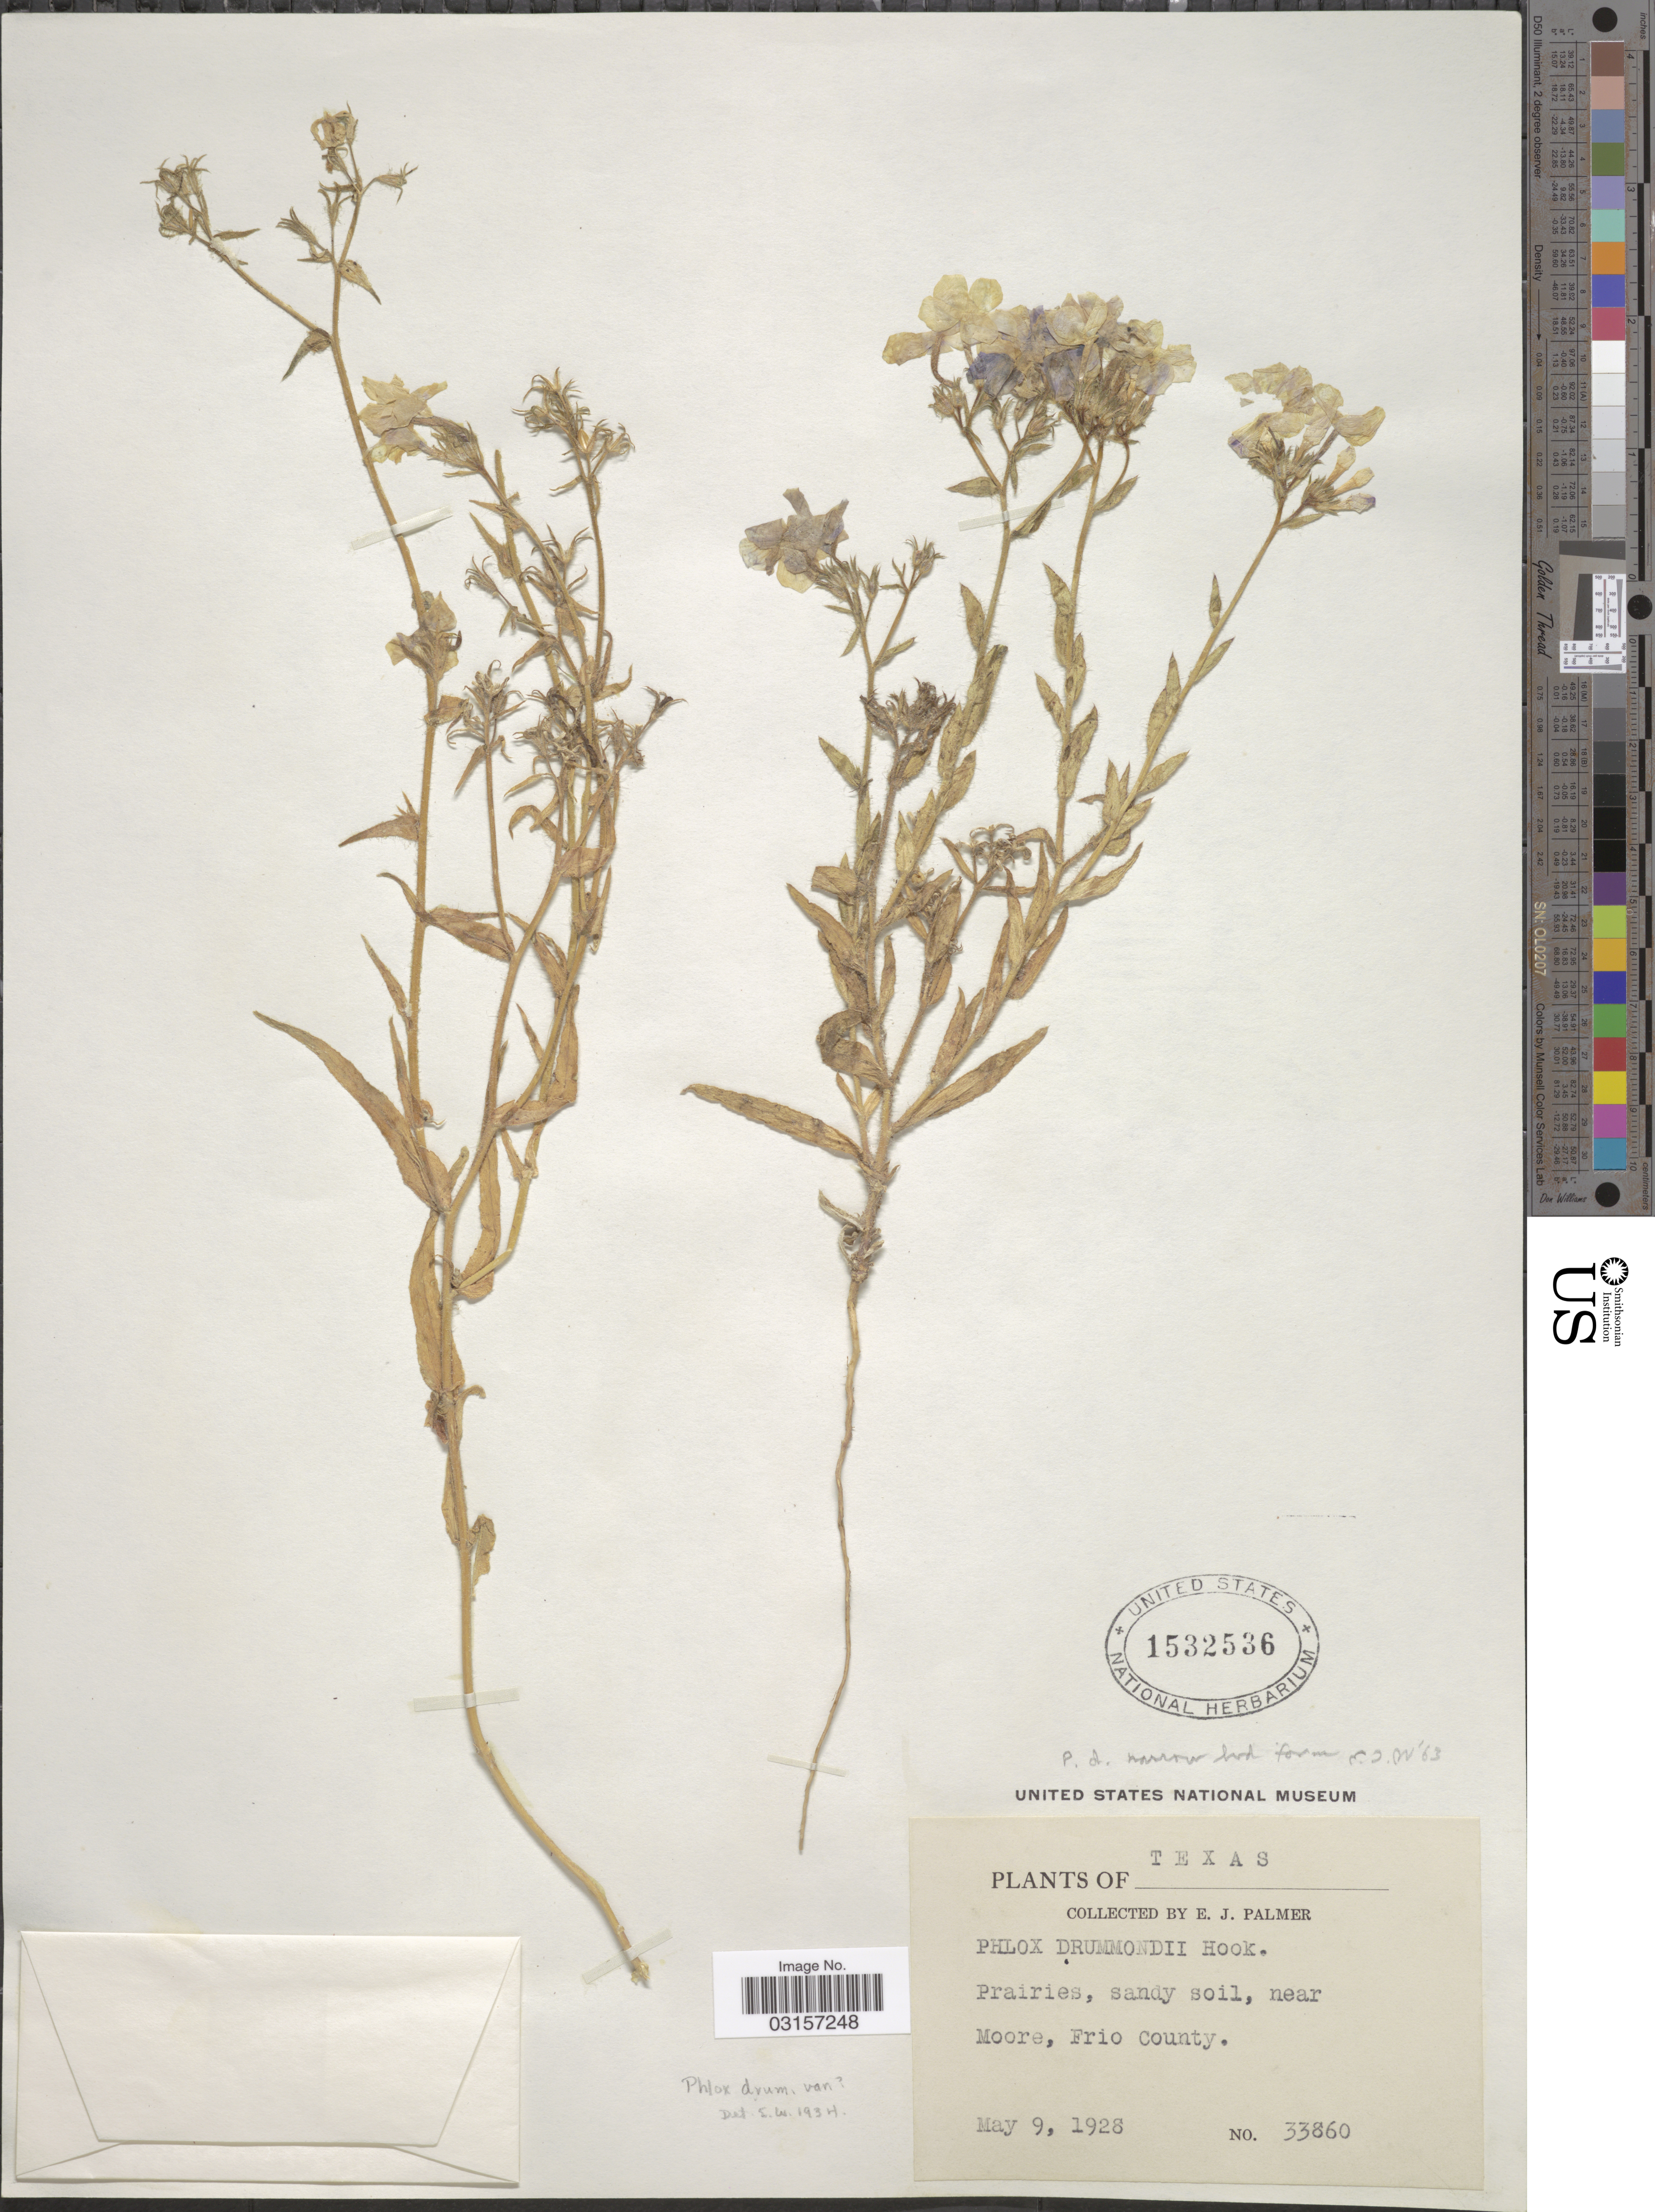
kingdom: Plantae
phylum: Tracheophyta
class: Magnoliopsida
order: Ericales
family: Polemoniaceae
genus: Phlox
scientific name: Phlox drummondii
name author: Hook.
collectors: E. J. Palmer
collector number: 33860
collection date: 1928-05-09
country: United States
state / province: Texas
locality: Prairies, sandy soil, near Moore, Frio County.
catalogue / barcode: US 1532536